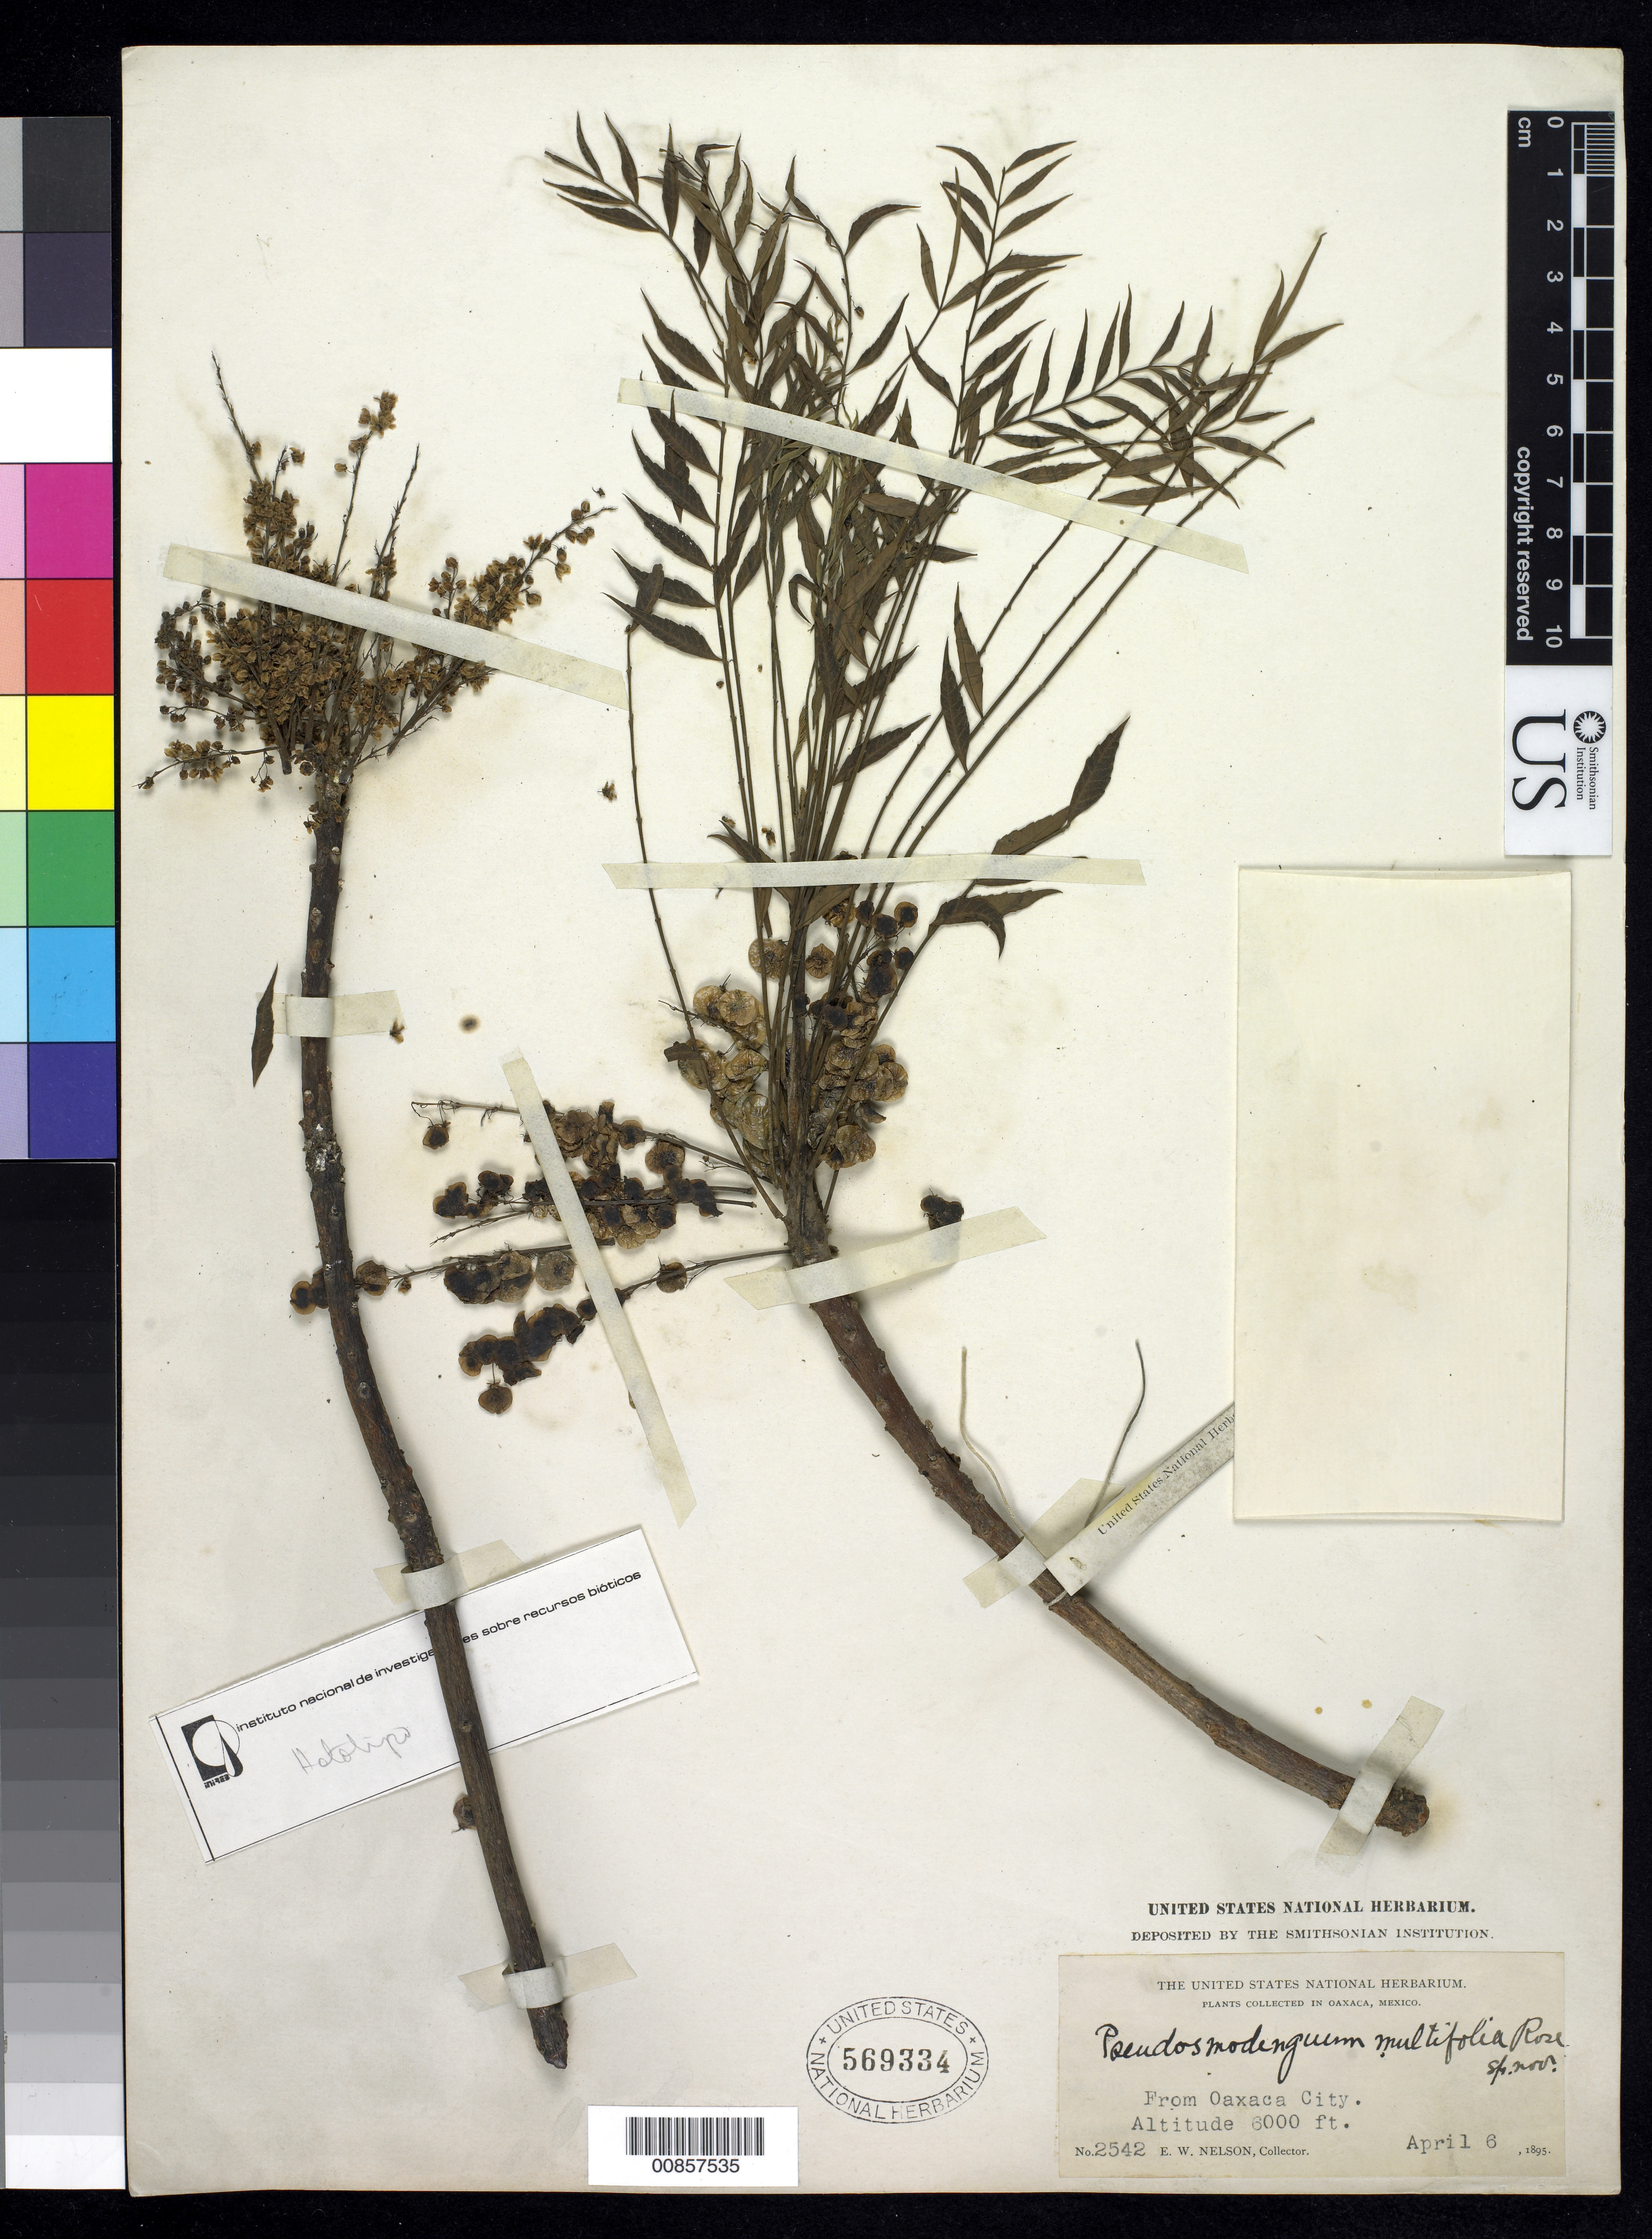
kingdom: Plantae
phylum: Tracheophyta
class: Magnoliopsida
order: Sapindales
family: Anacardiaceae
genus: Pseudosmodingium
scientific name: Pseudosmodingium multifolium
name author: Rose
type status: Holotype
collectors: E. W. Nelson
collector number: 2542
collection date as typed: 06 Apr 1895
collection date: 1895-04-06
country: Mexico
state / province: Oaxaca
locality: Oaxaca City.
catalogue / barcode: US 569334